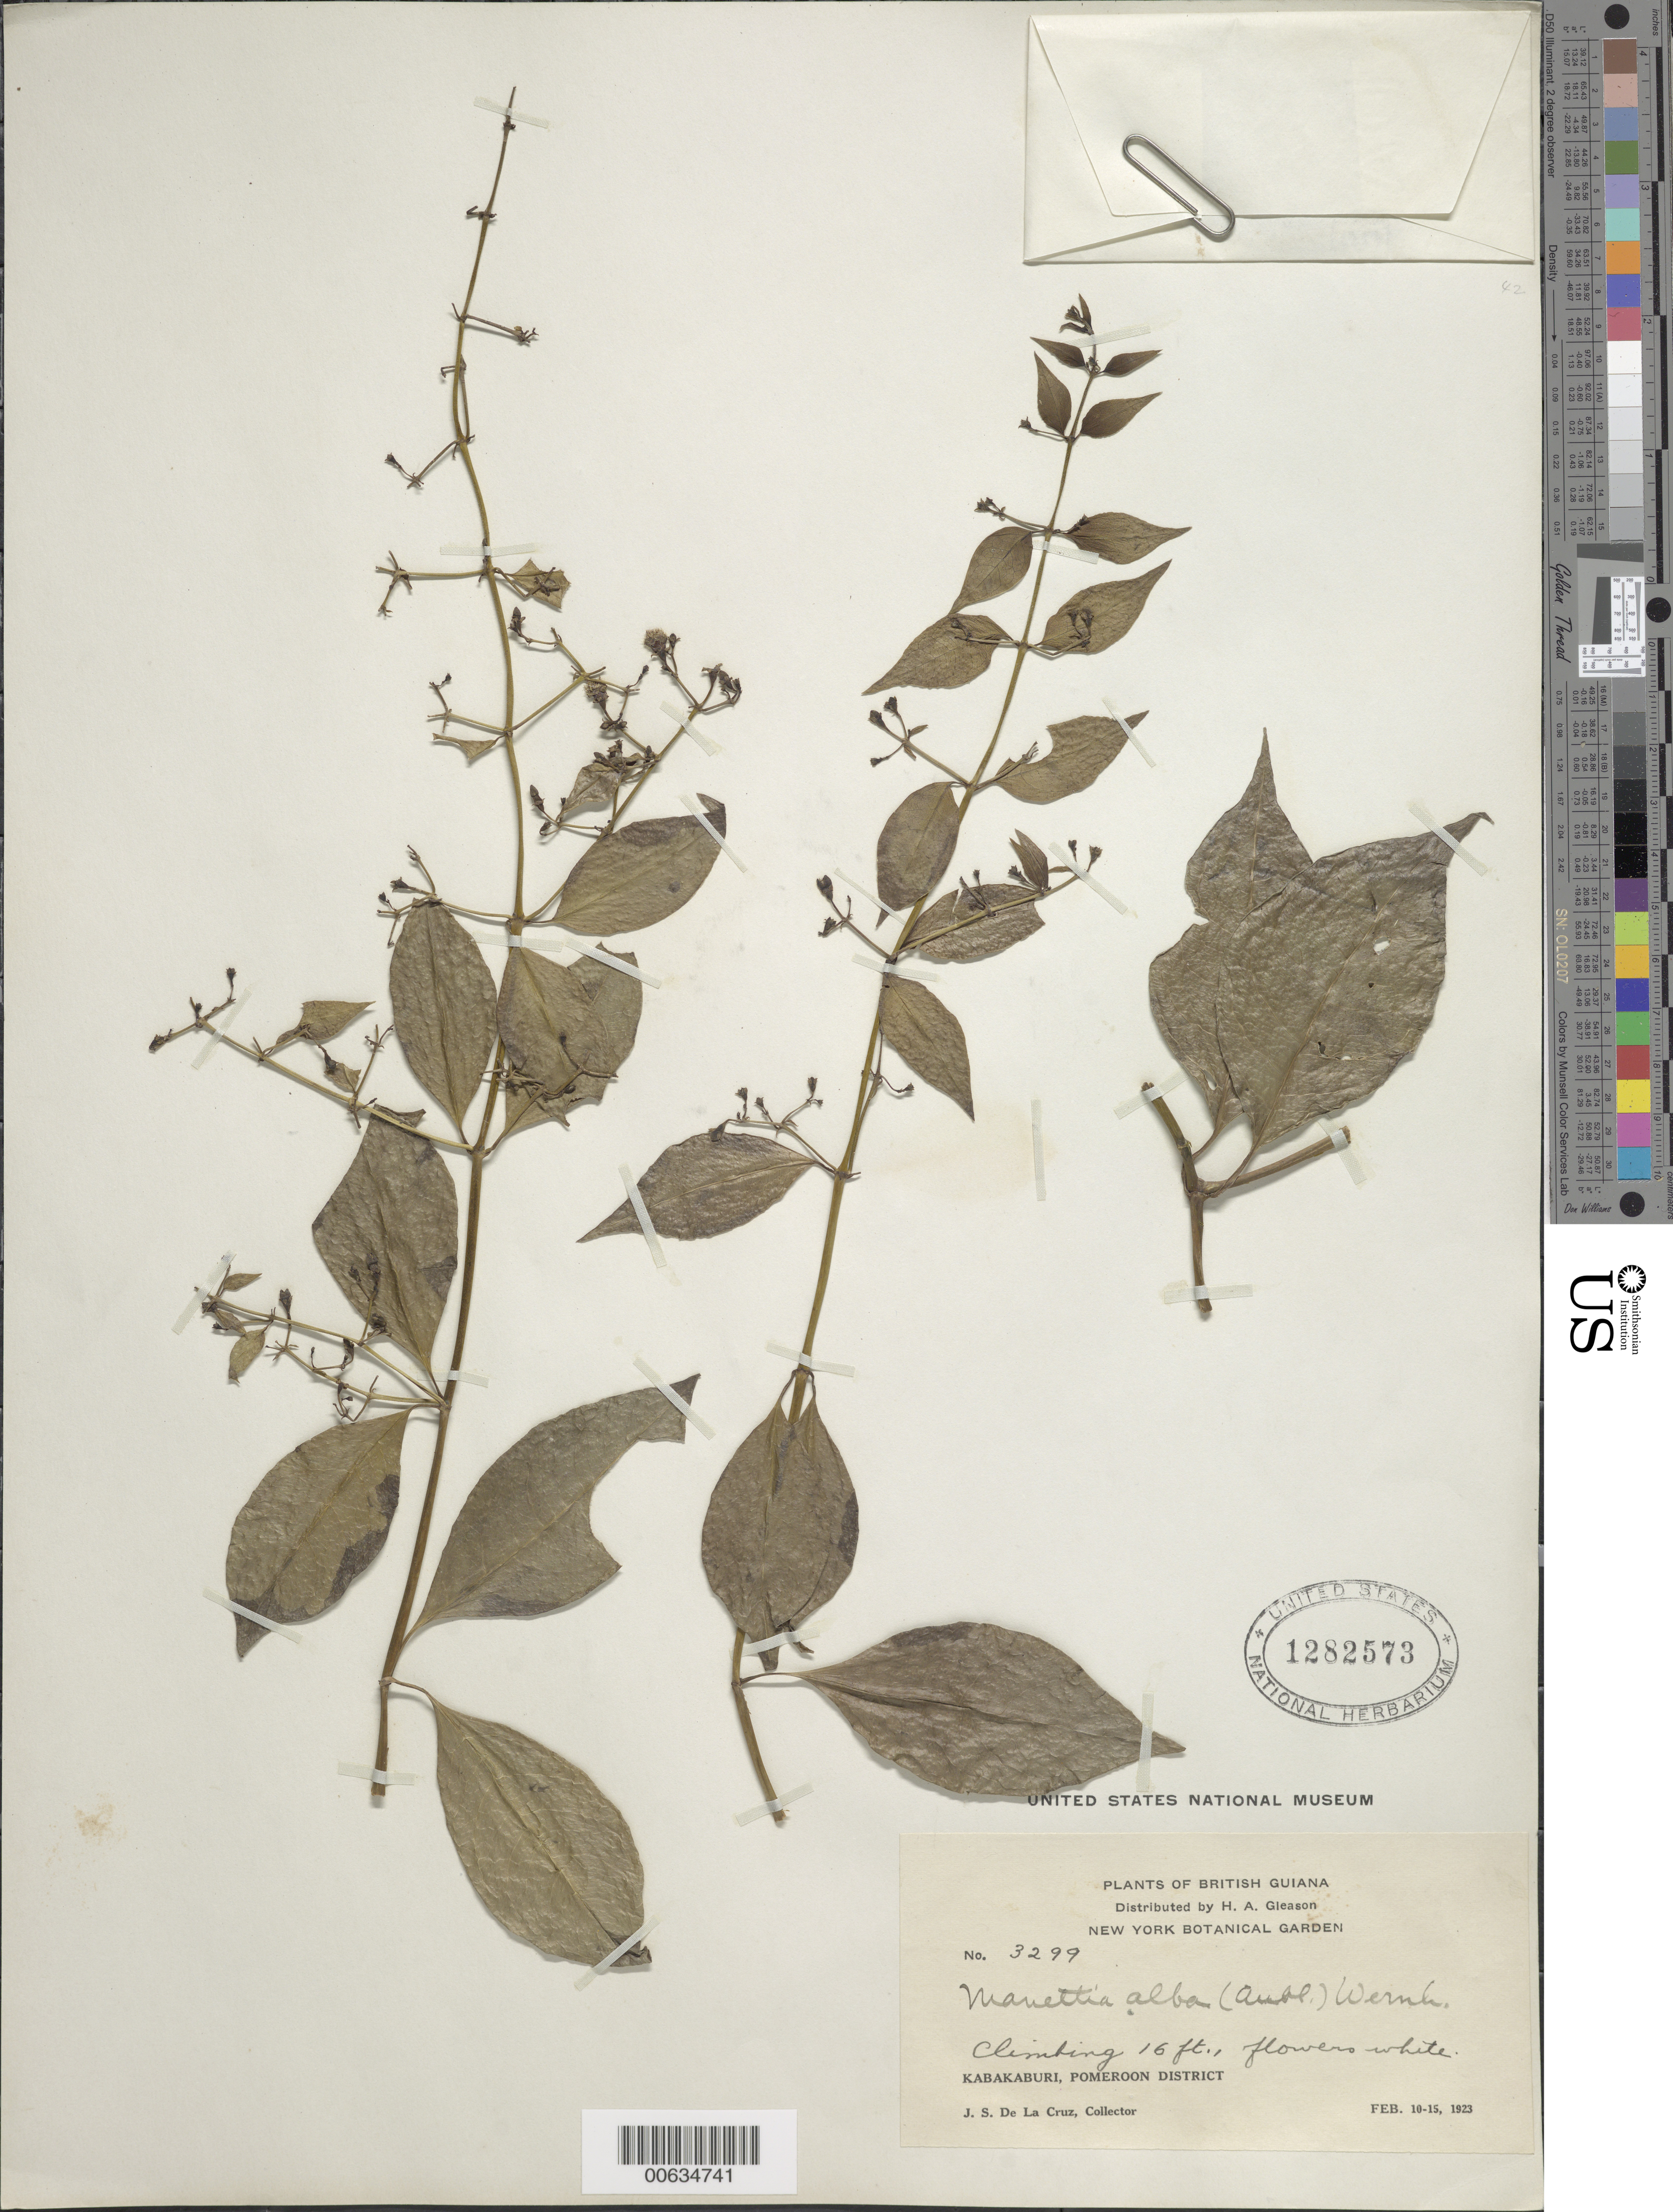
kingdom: Plantae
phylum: Tracheophyta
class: Magnoliopsida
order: Gentianales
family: Rubiaceae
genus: Manettia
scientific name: Manettia alba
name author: (Aubl.) Wernham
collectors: J. S. de la Cruz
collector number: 3299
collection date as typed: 10-Feb-23 to 15-Feb-23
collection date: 1923-02-10/1923-02-15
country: Guyana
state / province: Pomeroon-Supenaam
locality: Kabakaburi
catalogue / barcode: US 1282573